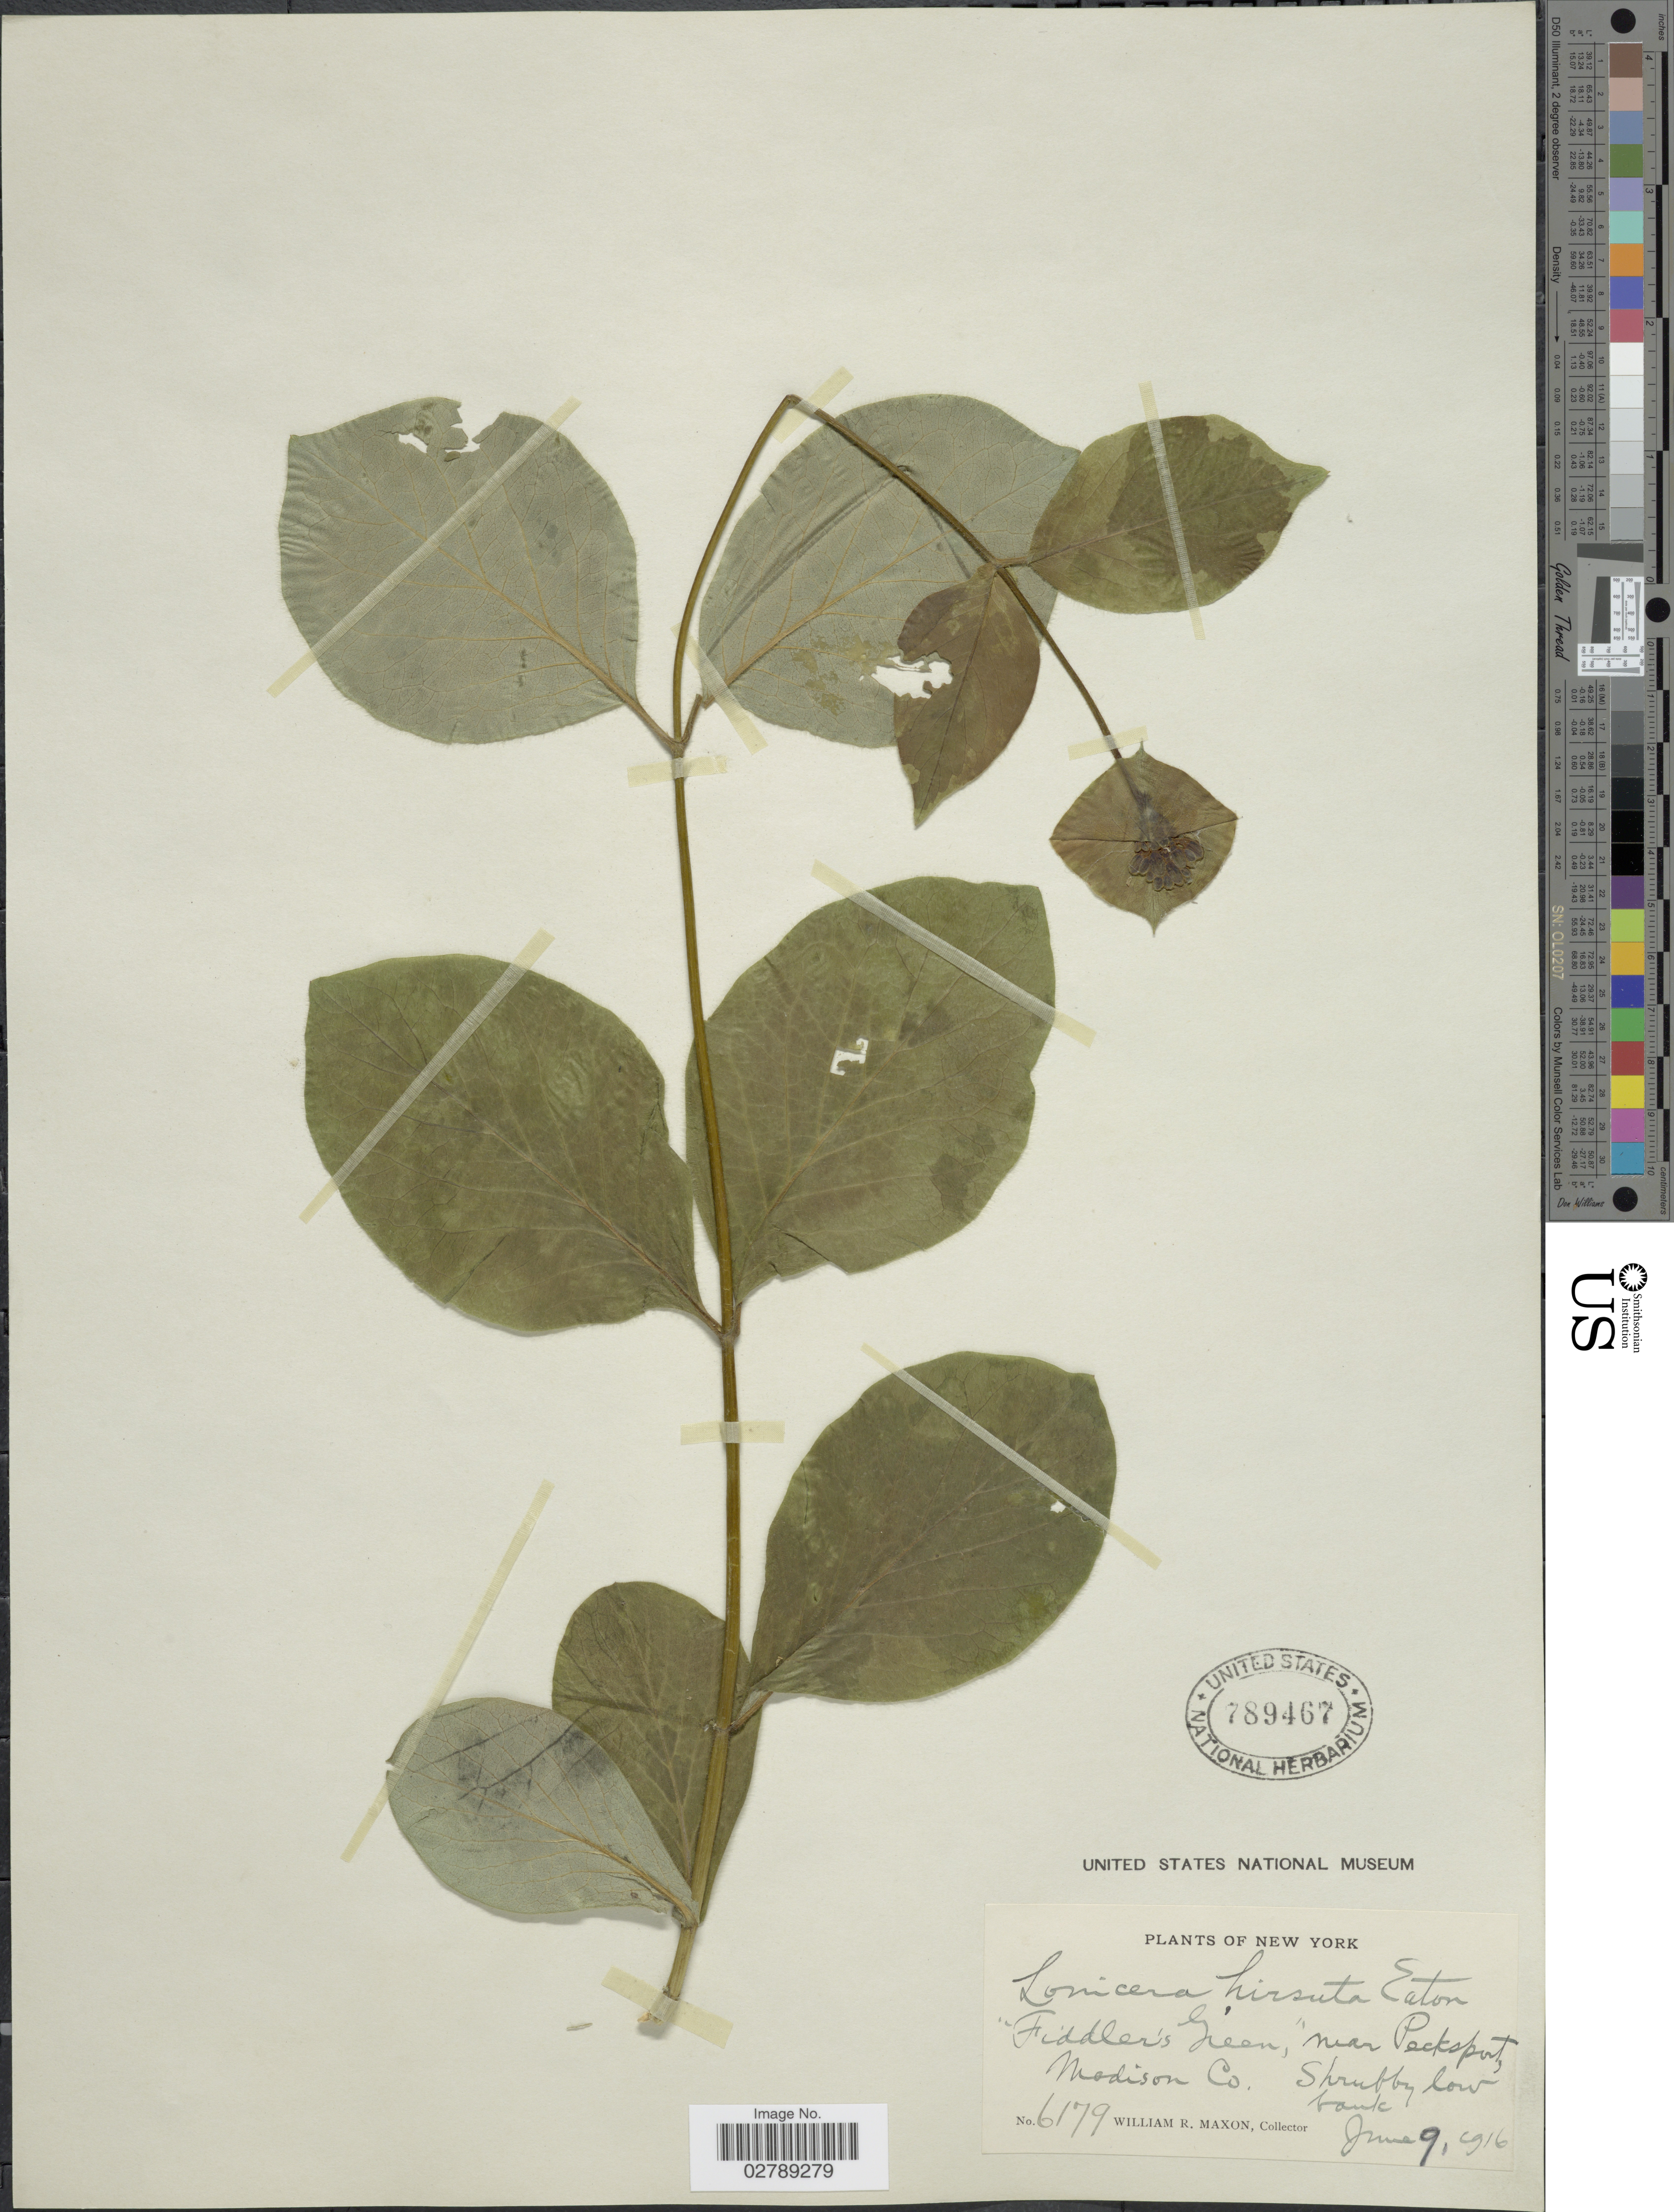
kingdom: Plantae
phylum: Tracheophyta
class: Magnoliopsida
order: Dipsacales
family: Caprifoliaceae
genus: Lonicera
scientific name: Lonicera hirsuta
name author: Eaton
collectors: W. R. Maxon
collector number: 6179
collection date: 1916-06-09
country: United States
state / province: New York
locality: Fiddler's Green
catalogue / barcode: US 789467